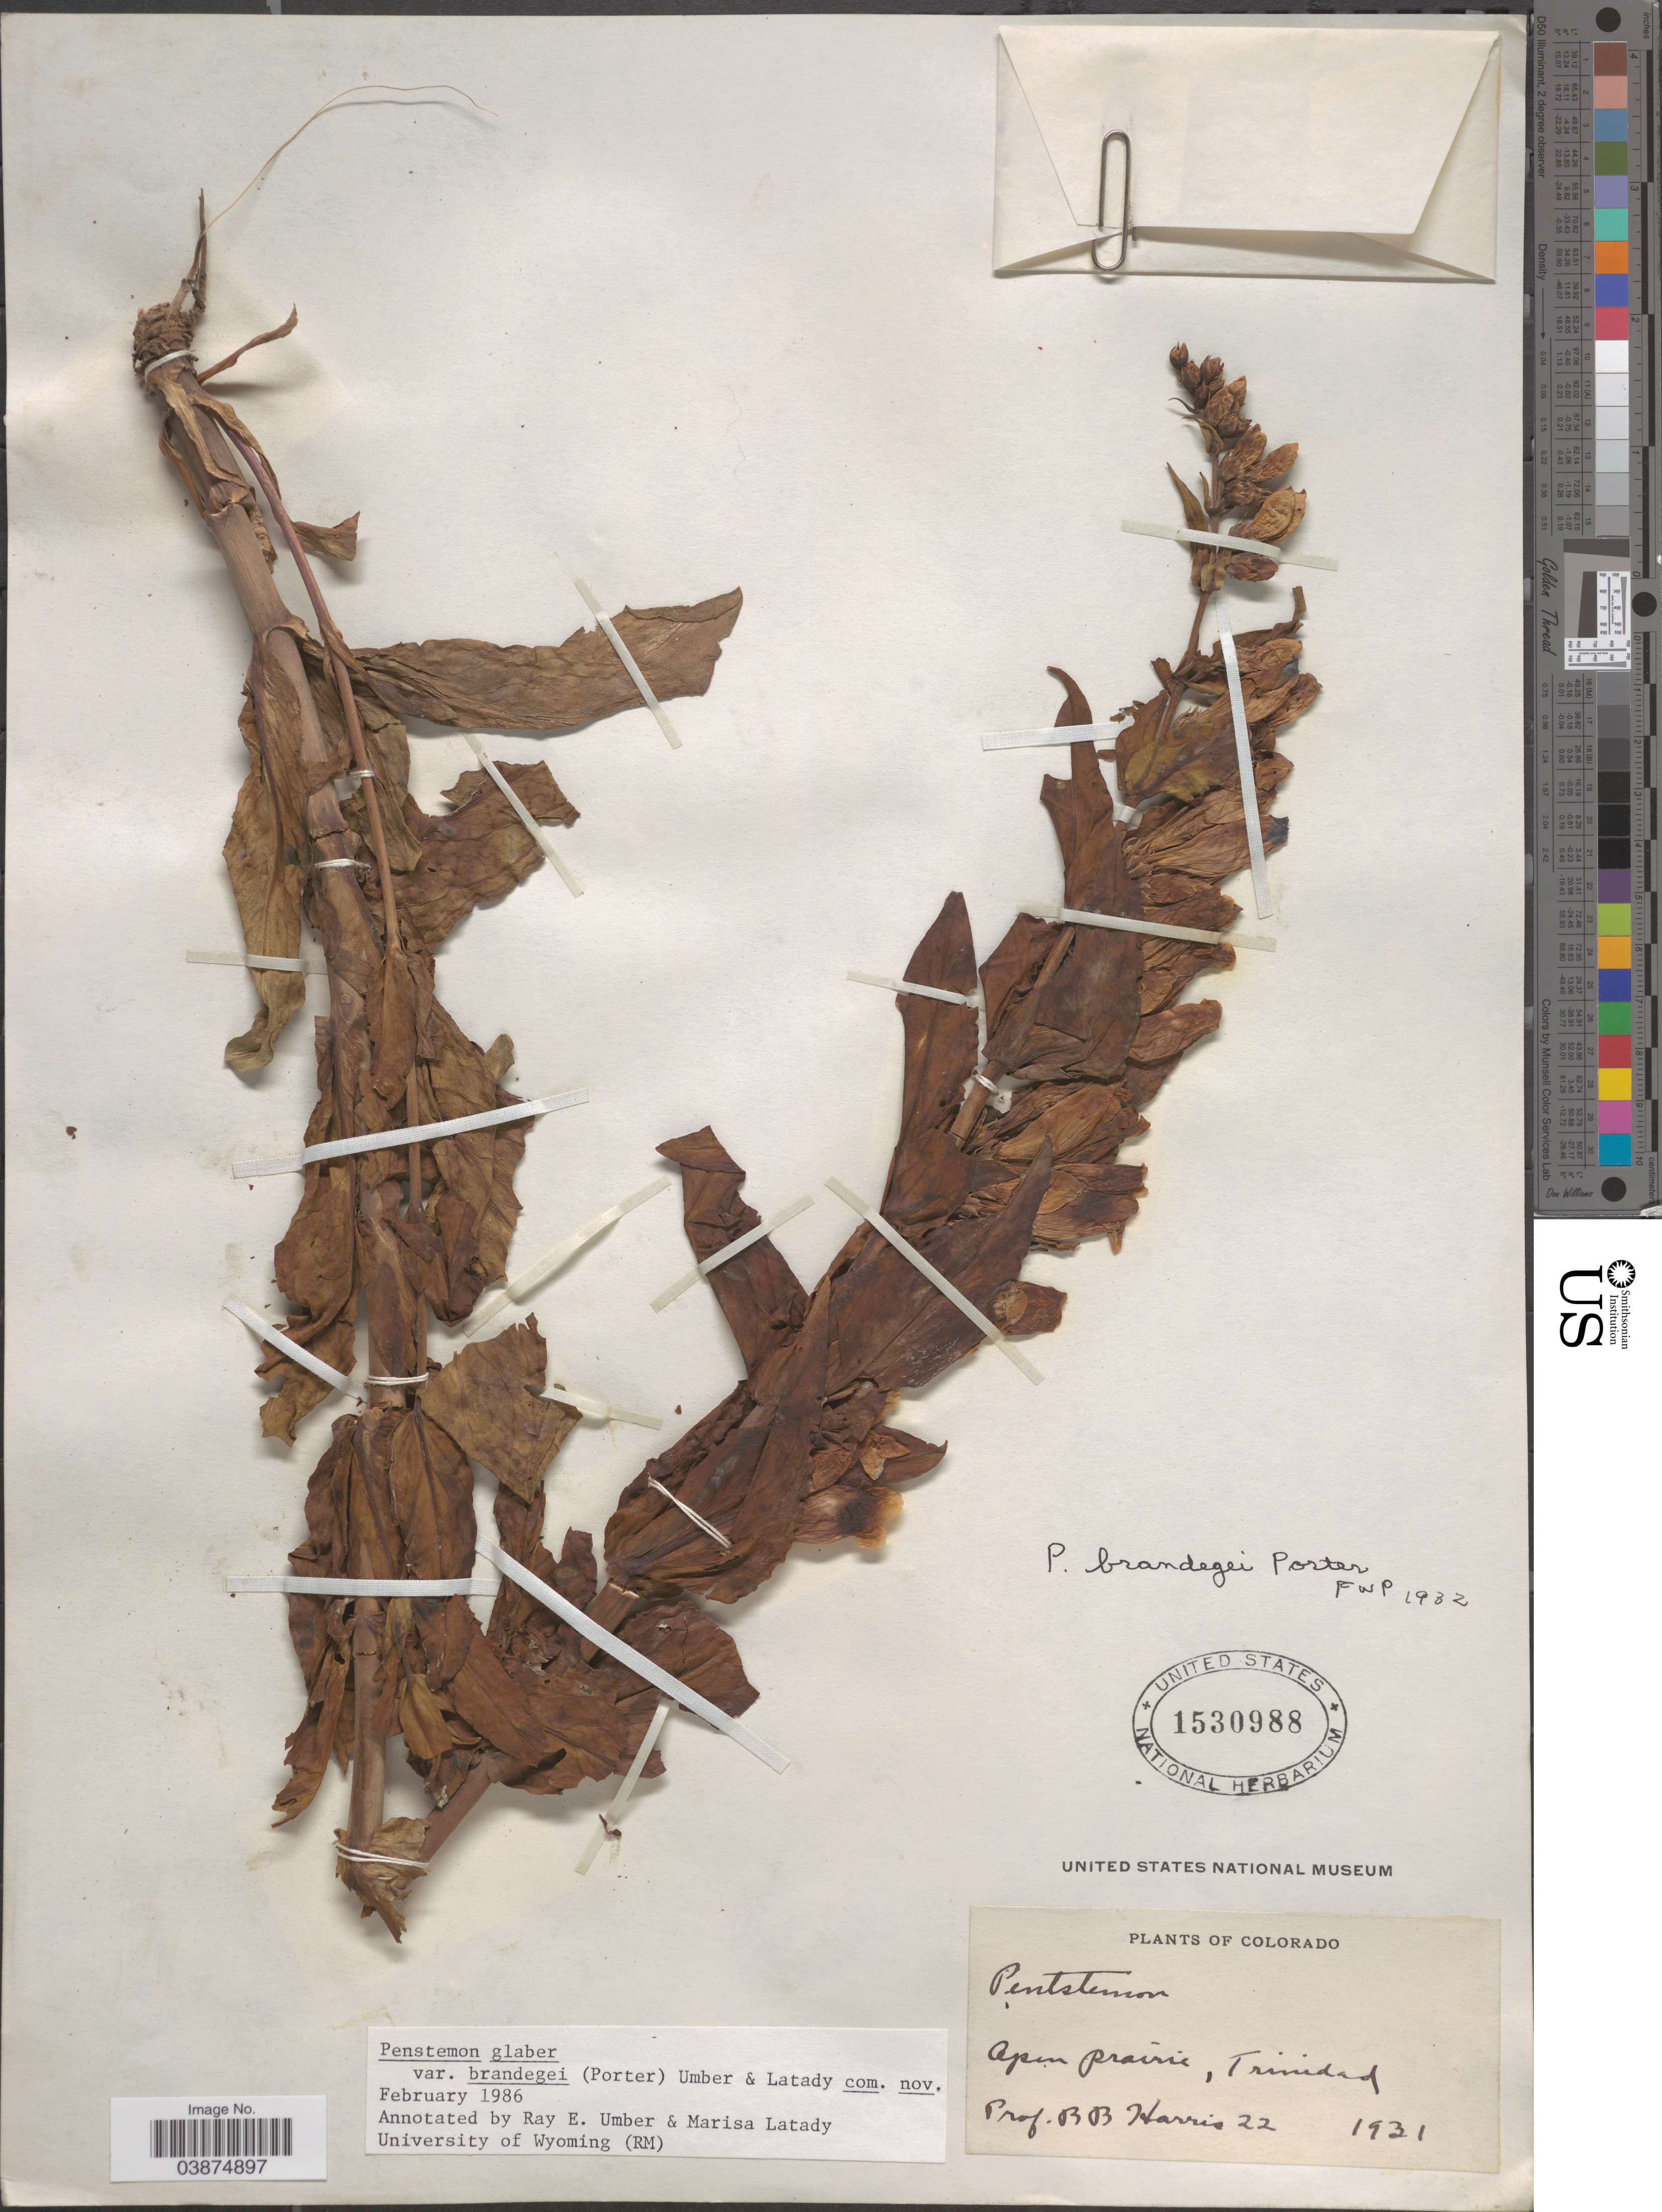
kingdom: Plantae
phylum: Tracheophyta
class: Magnoliopsida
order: Lamiales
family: Plantaginaceae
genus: Penstemon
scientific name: Penstemon glaber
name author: Pursh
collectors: B. B. Harris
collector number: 22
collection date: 1931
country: United States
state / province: Colorado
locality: Open Prairie, Trinidad.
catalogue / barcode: US 1530988